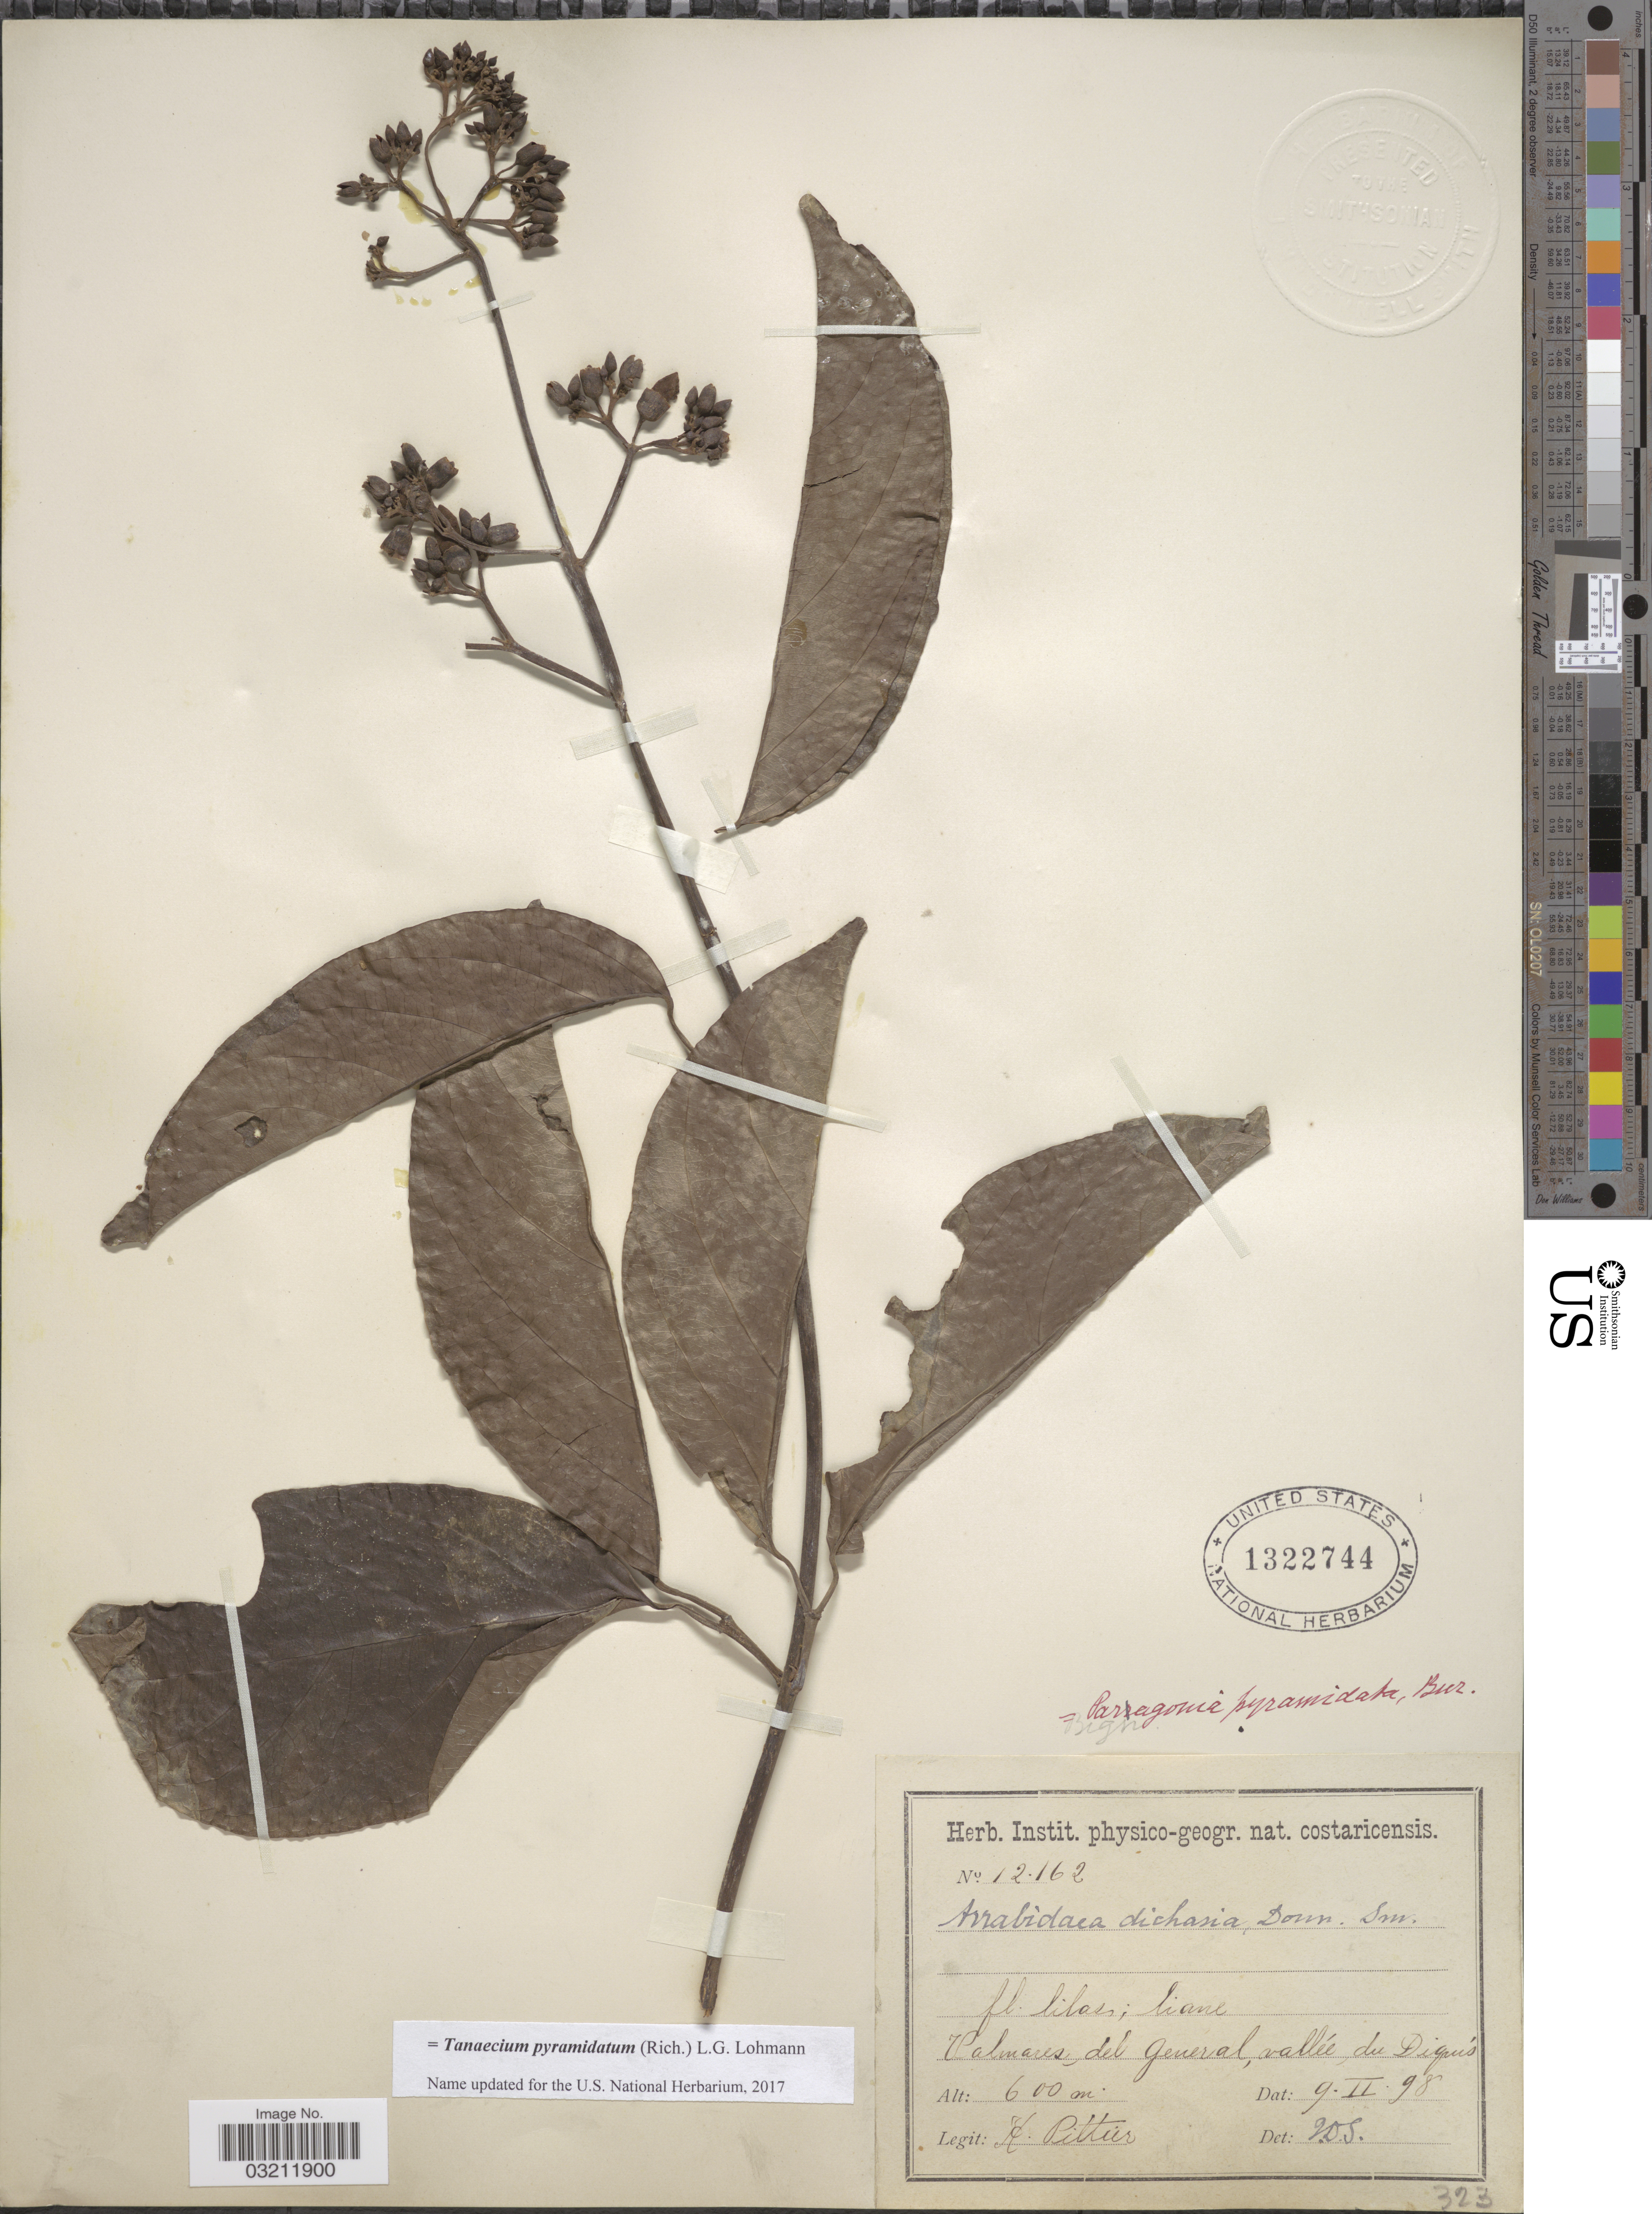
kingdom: Plantae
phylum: Tracheophyta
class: Magnoliopsida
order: Lamiales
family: Bignoniaceae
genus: Tanaecium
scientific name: Tanaecium pyramidatum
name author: (Rich.) L.G. Lohmann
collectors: H. F. Pittier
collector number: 12162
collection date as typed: Transcribed d/m/y: 9/2/98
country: Costa Rica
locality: Palmares, del General, vallée du Diquís.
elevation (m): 600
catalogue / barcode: US 1322744